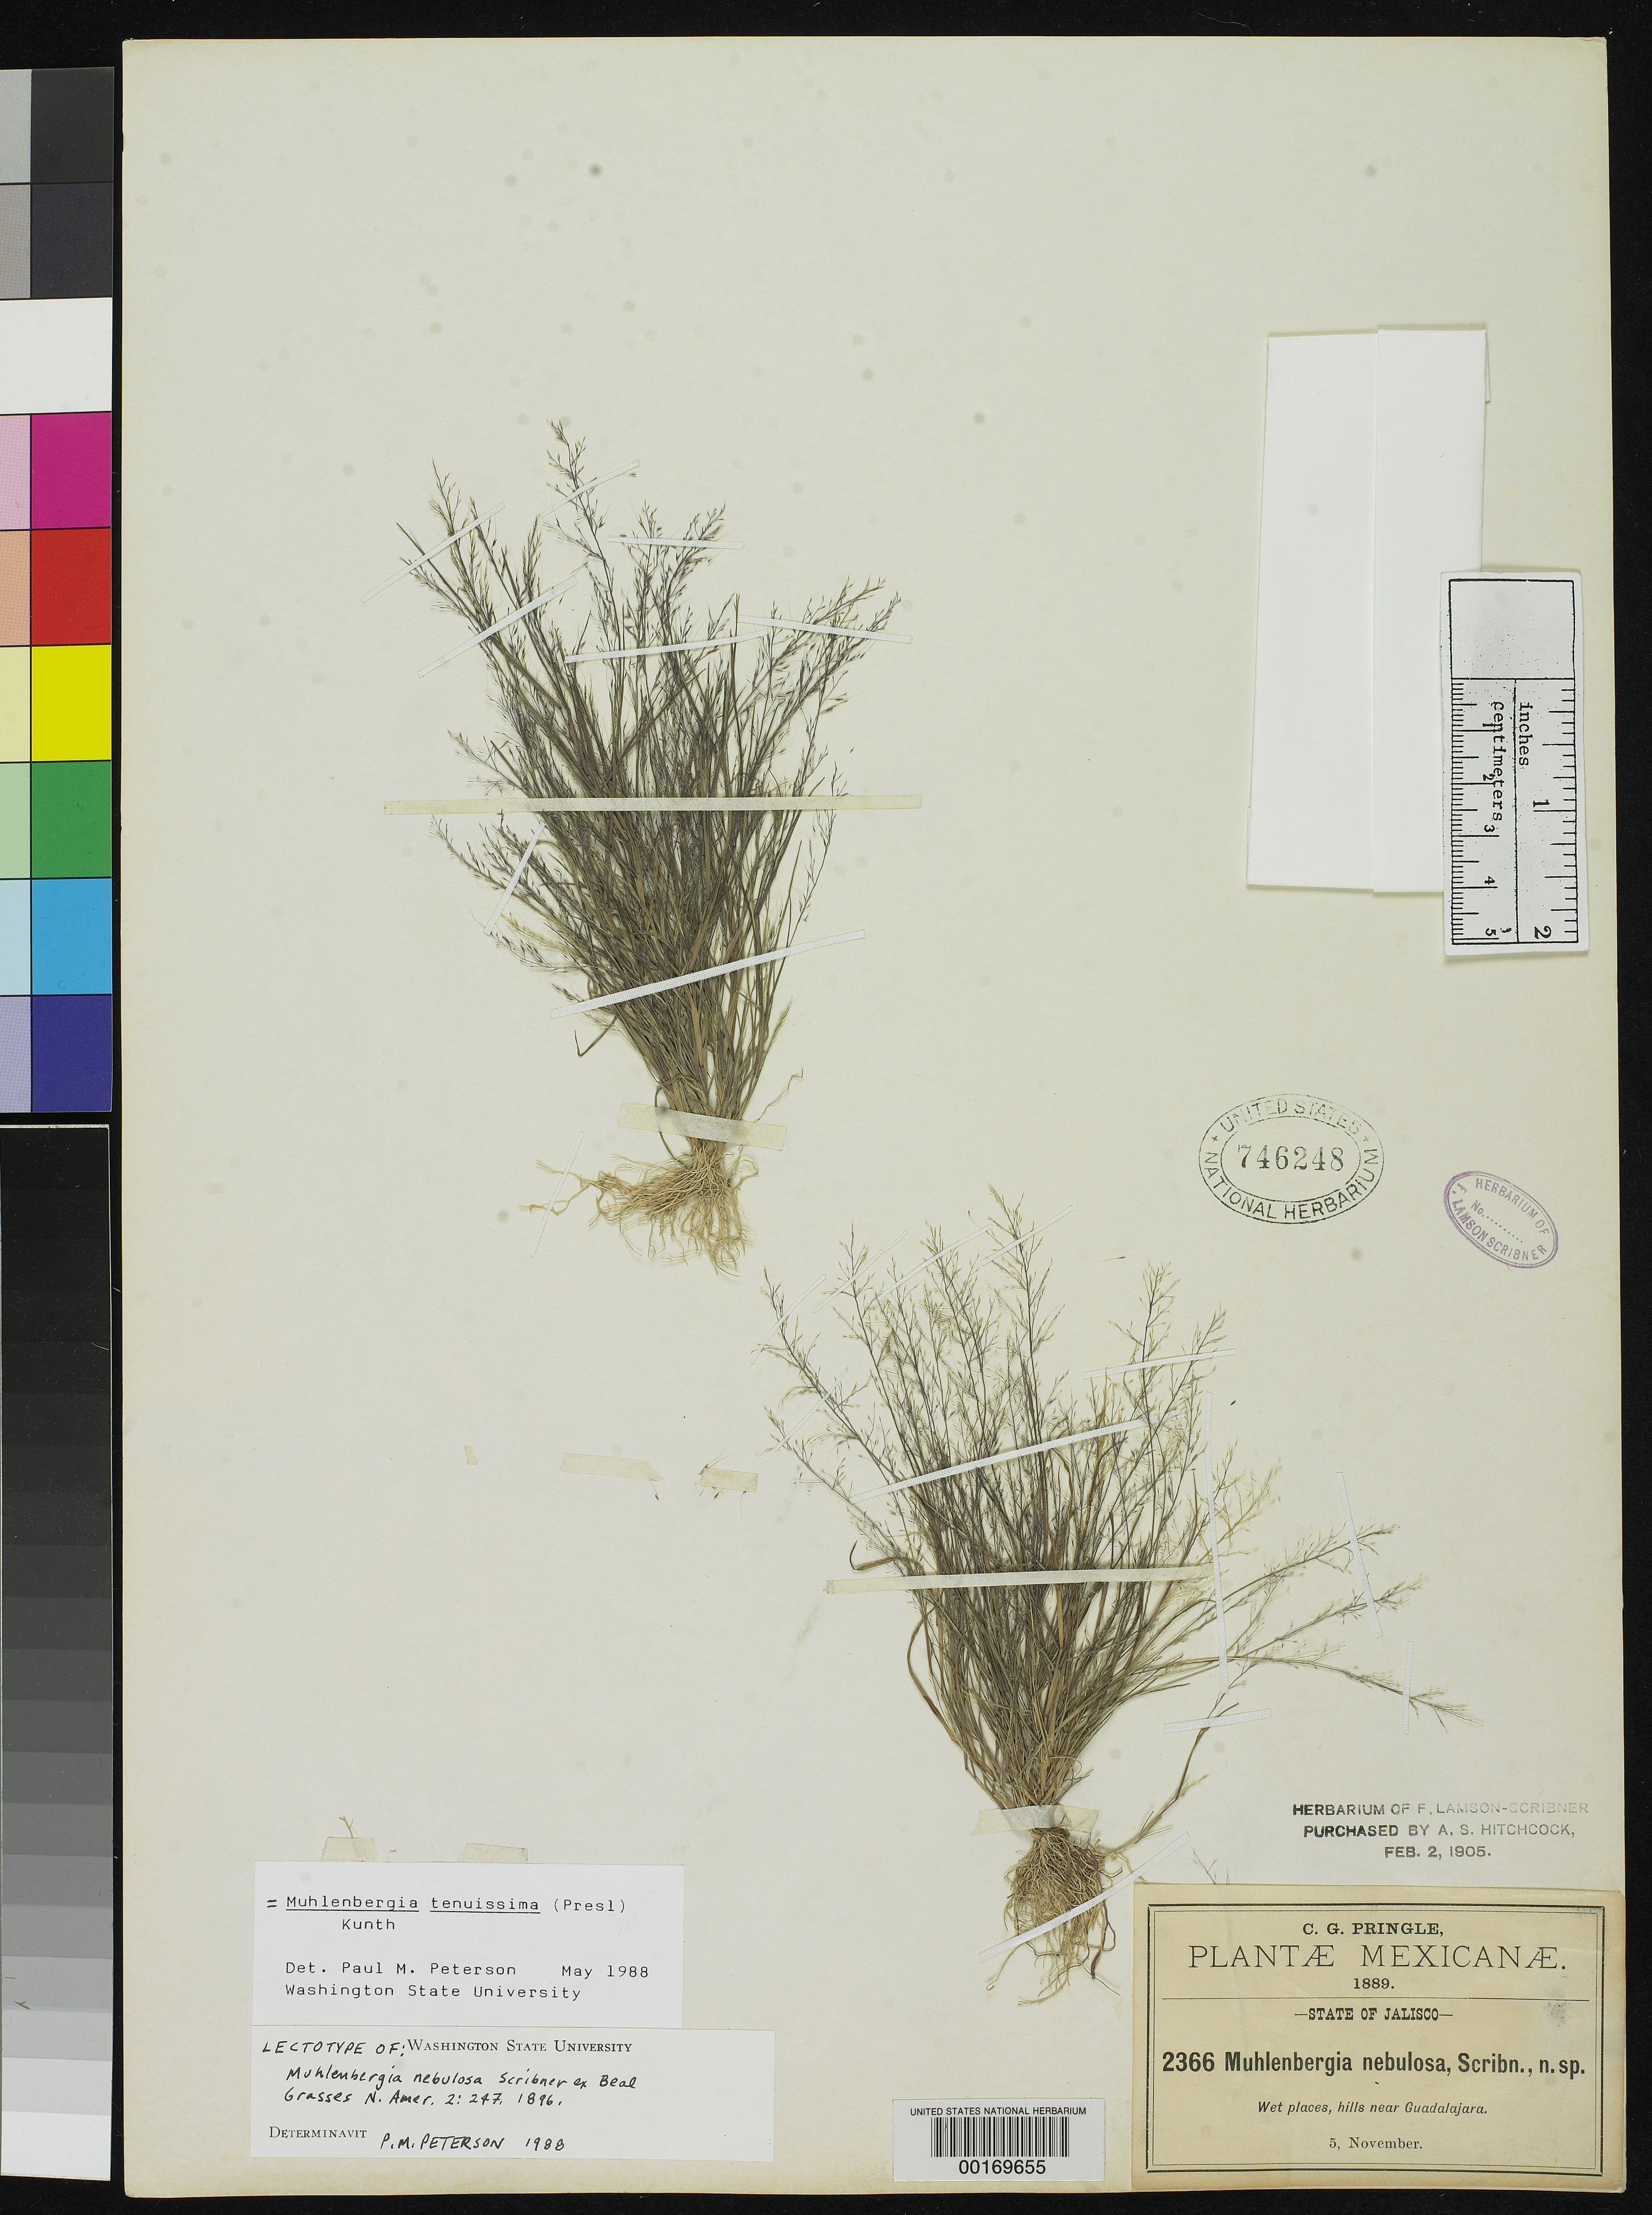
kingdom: Plantae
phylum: Tracheophyta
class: Liliopsida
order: Poales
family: Poaceae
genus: Muhlenbergia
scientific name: Muhlenbergia nebulosa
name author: Scribn. ex W.J. Beal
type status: Isotype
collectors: C. G. Pringle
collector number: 2366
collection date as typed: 05 Nov 1889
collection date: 1889-11-05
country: Mexico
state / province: Jalisco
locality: Hills near Guadalajara, wet places.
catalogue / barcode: US 746248